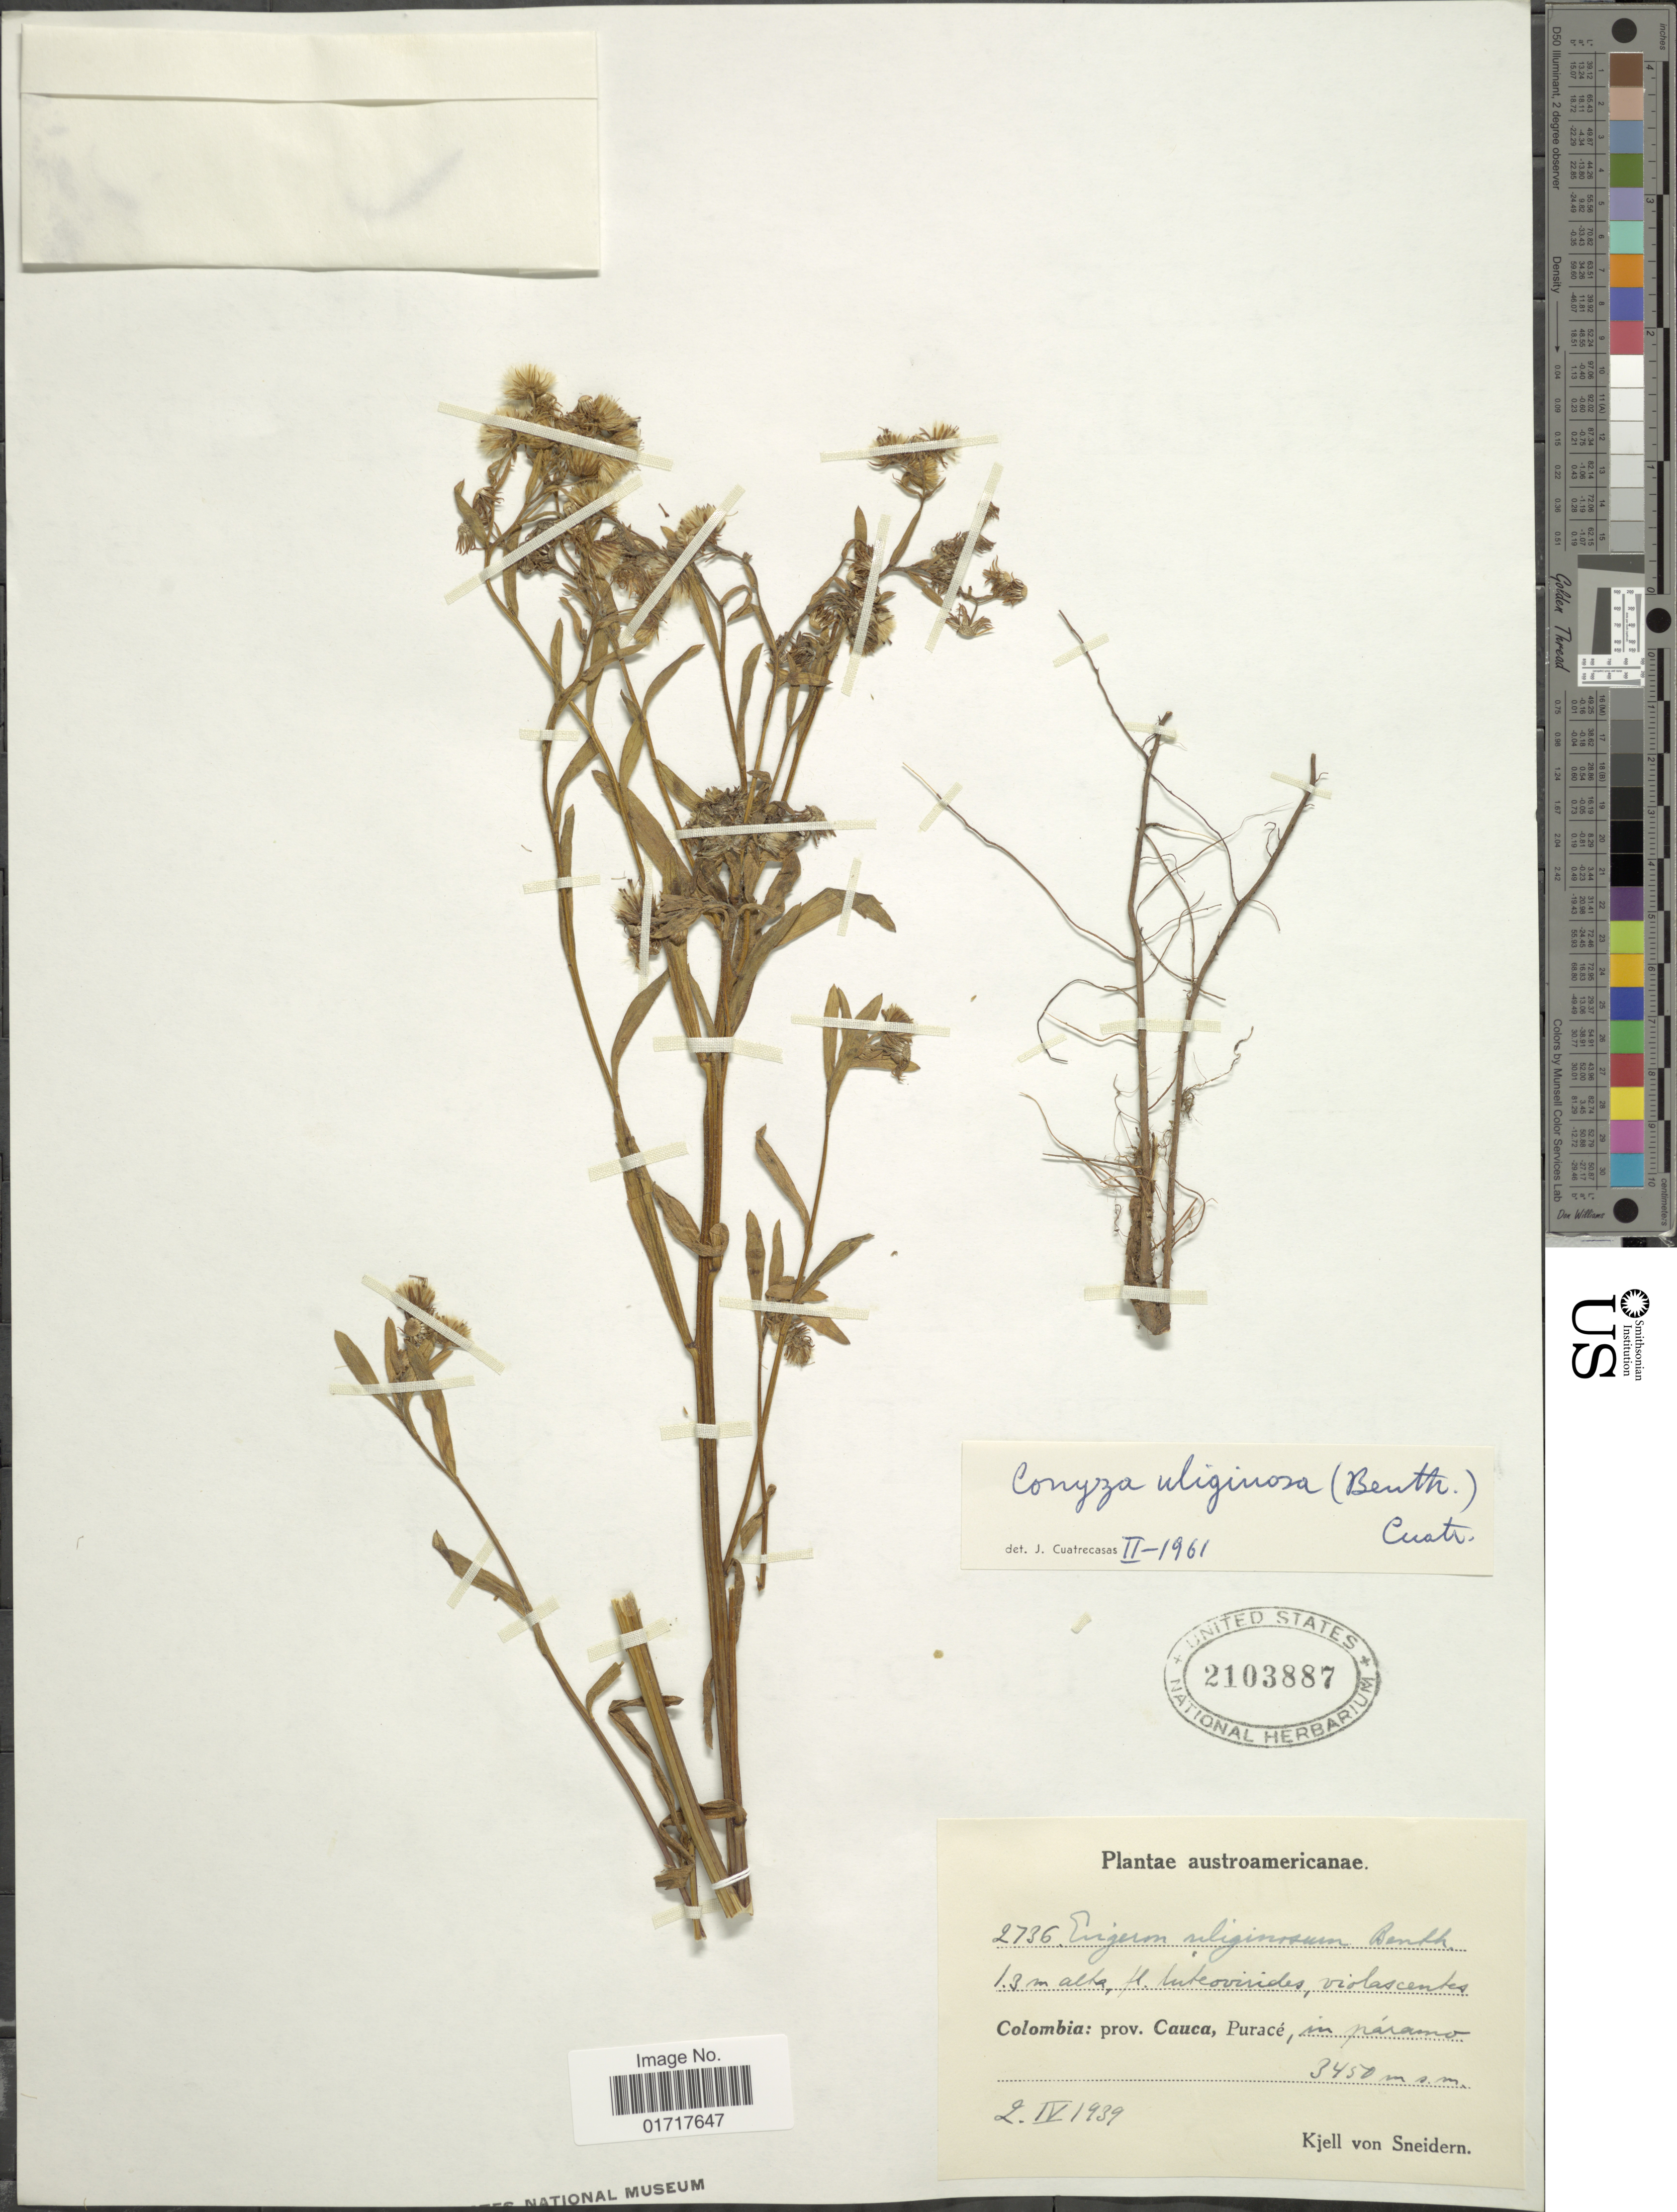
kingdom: Plantae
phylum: Tracheophyta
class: Magnoliopsida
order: Asterales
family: Asteraceae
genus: Conyza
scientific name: Conyza uliginosa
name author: (Benth.) Cuatrec.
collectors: K. von Sneidern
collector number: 2736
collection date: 1939-04-02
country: Colombia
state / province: Cauca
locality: Colombia: prov. Cauca, Purace, in paramo.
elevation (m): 3450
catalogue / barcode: US 2103887